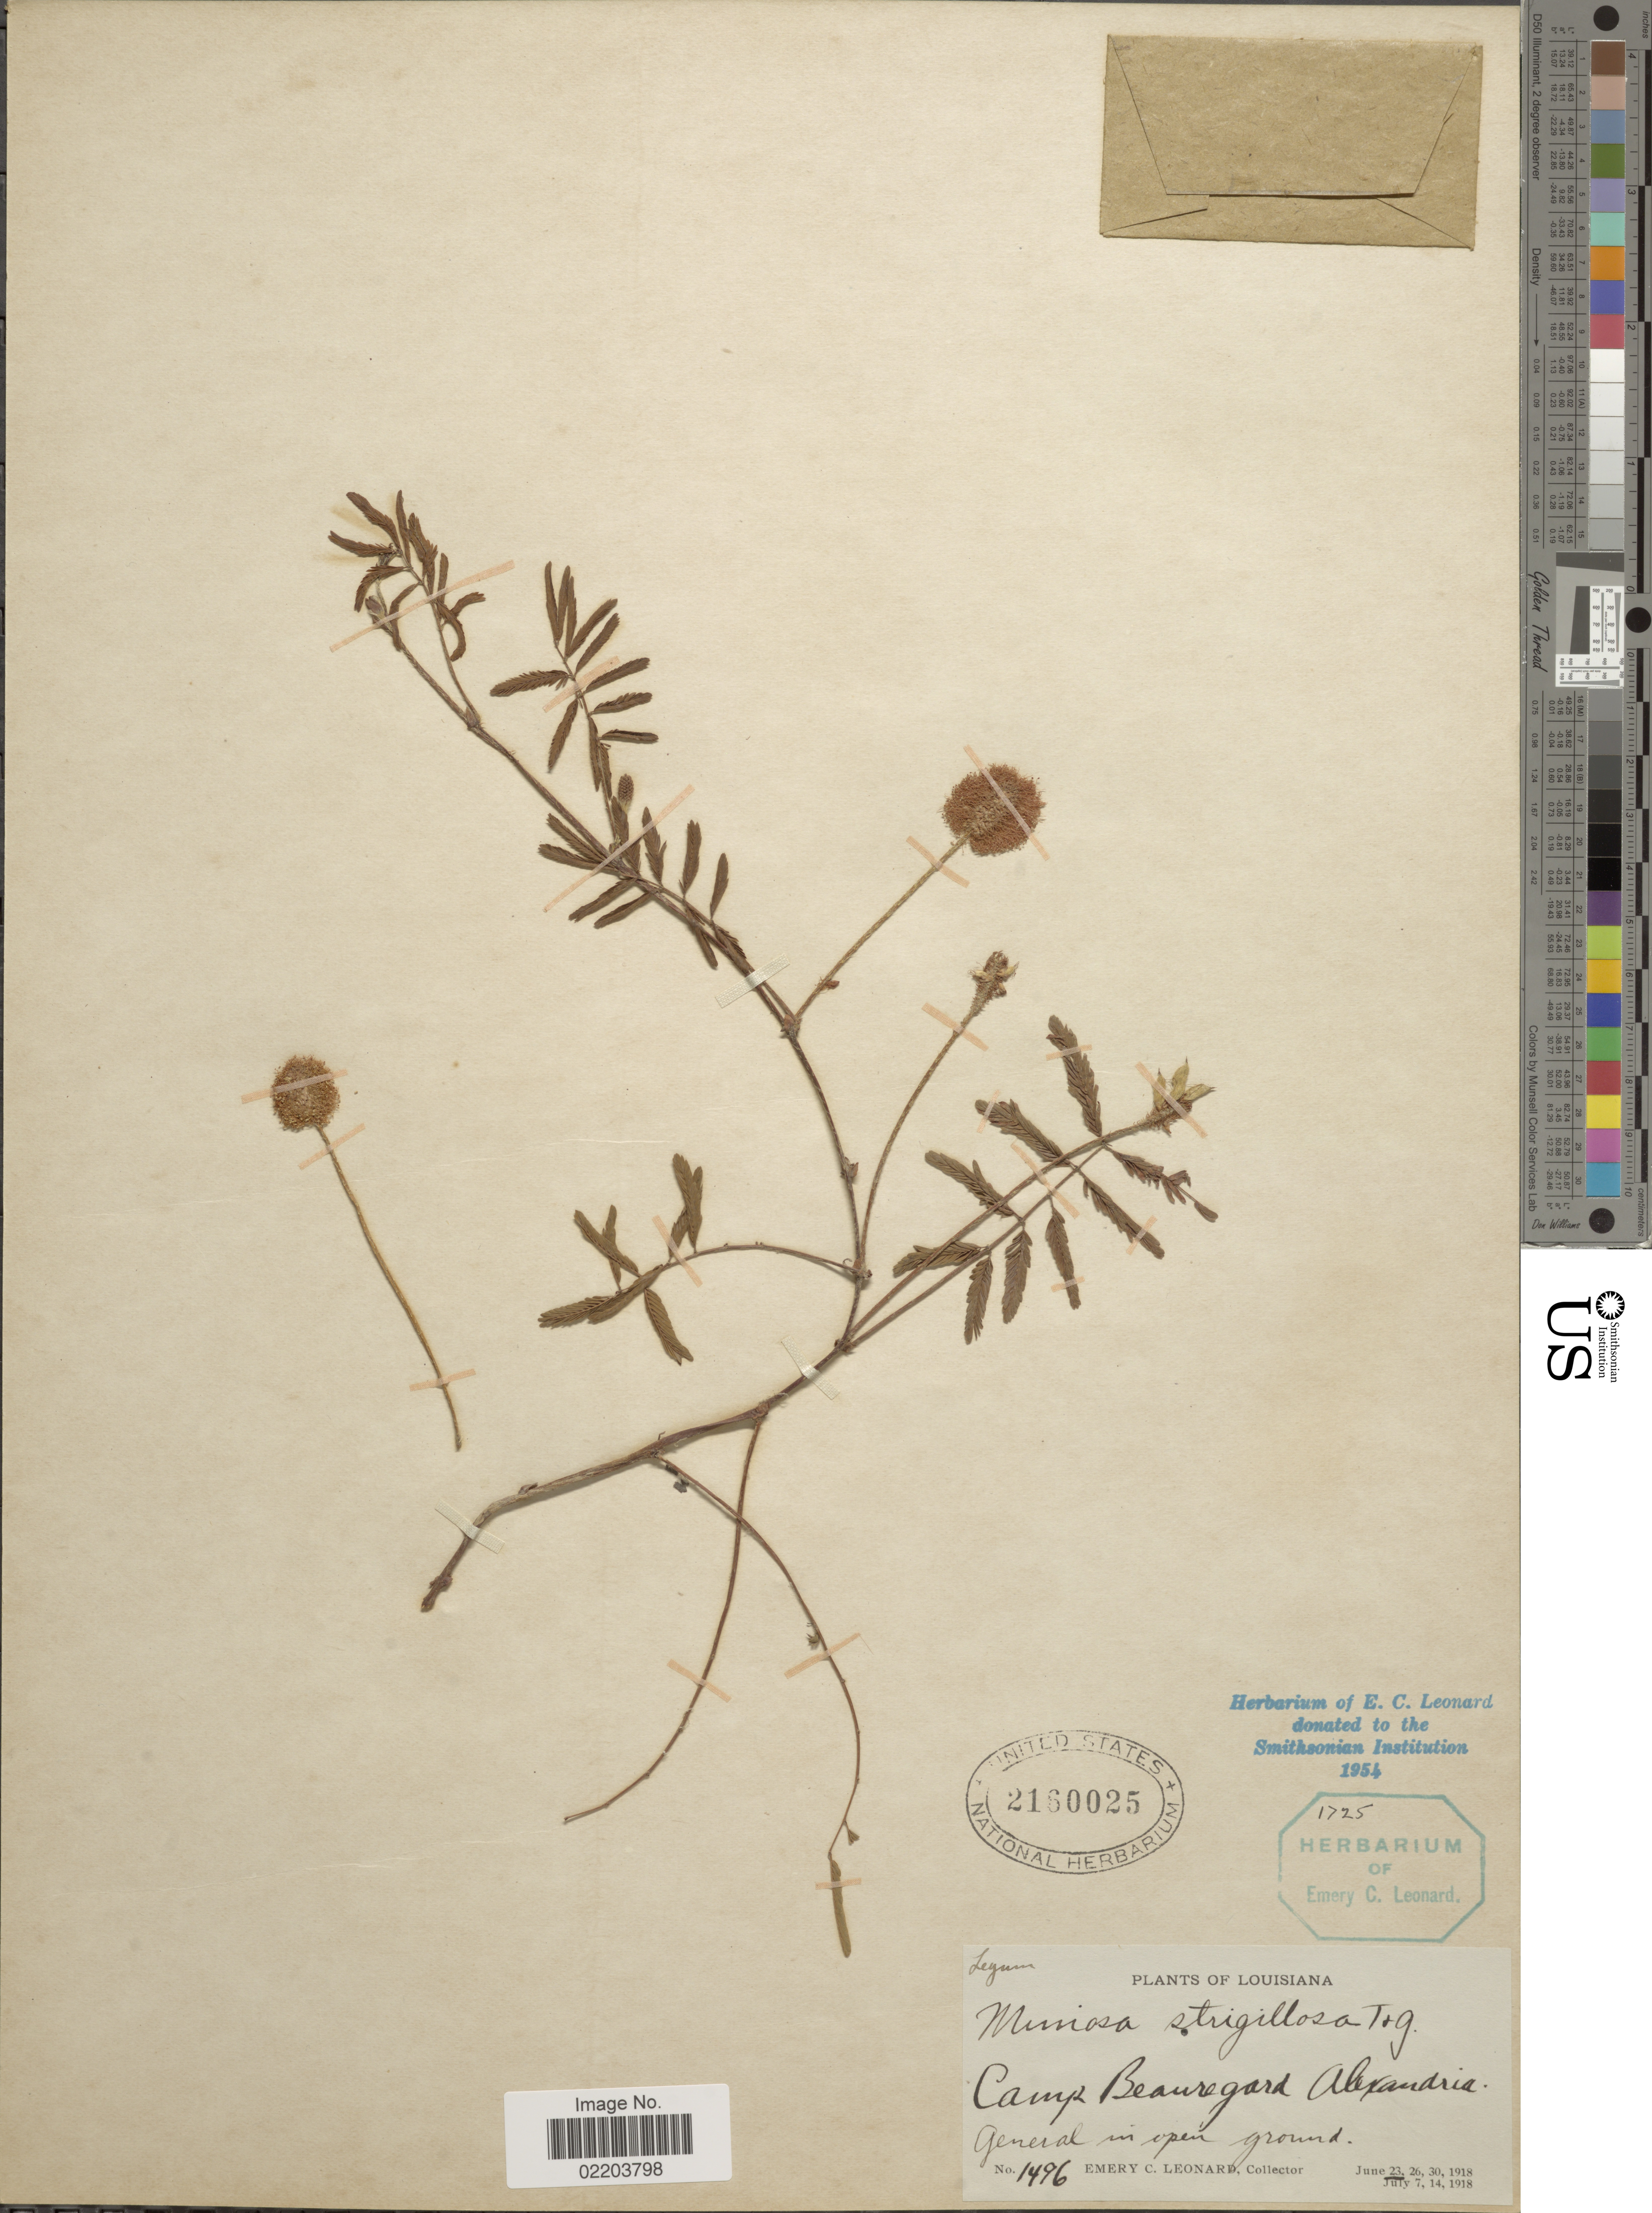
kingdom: Plantae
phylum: Tracheophyta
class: Magnoliopsida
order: Fabales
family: Fabaceae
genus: Mimosa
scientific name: Mimosa strigillosa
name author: Torr. & A. Gray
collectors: E. C. Leonard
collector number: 1496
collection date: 1918-06-23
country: United States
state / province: Louisiana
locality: Camp Beauregard Alexandria General, in open ground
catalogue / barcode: US 2160025